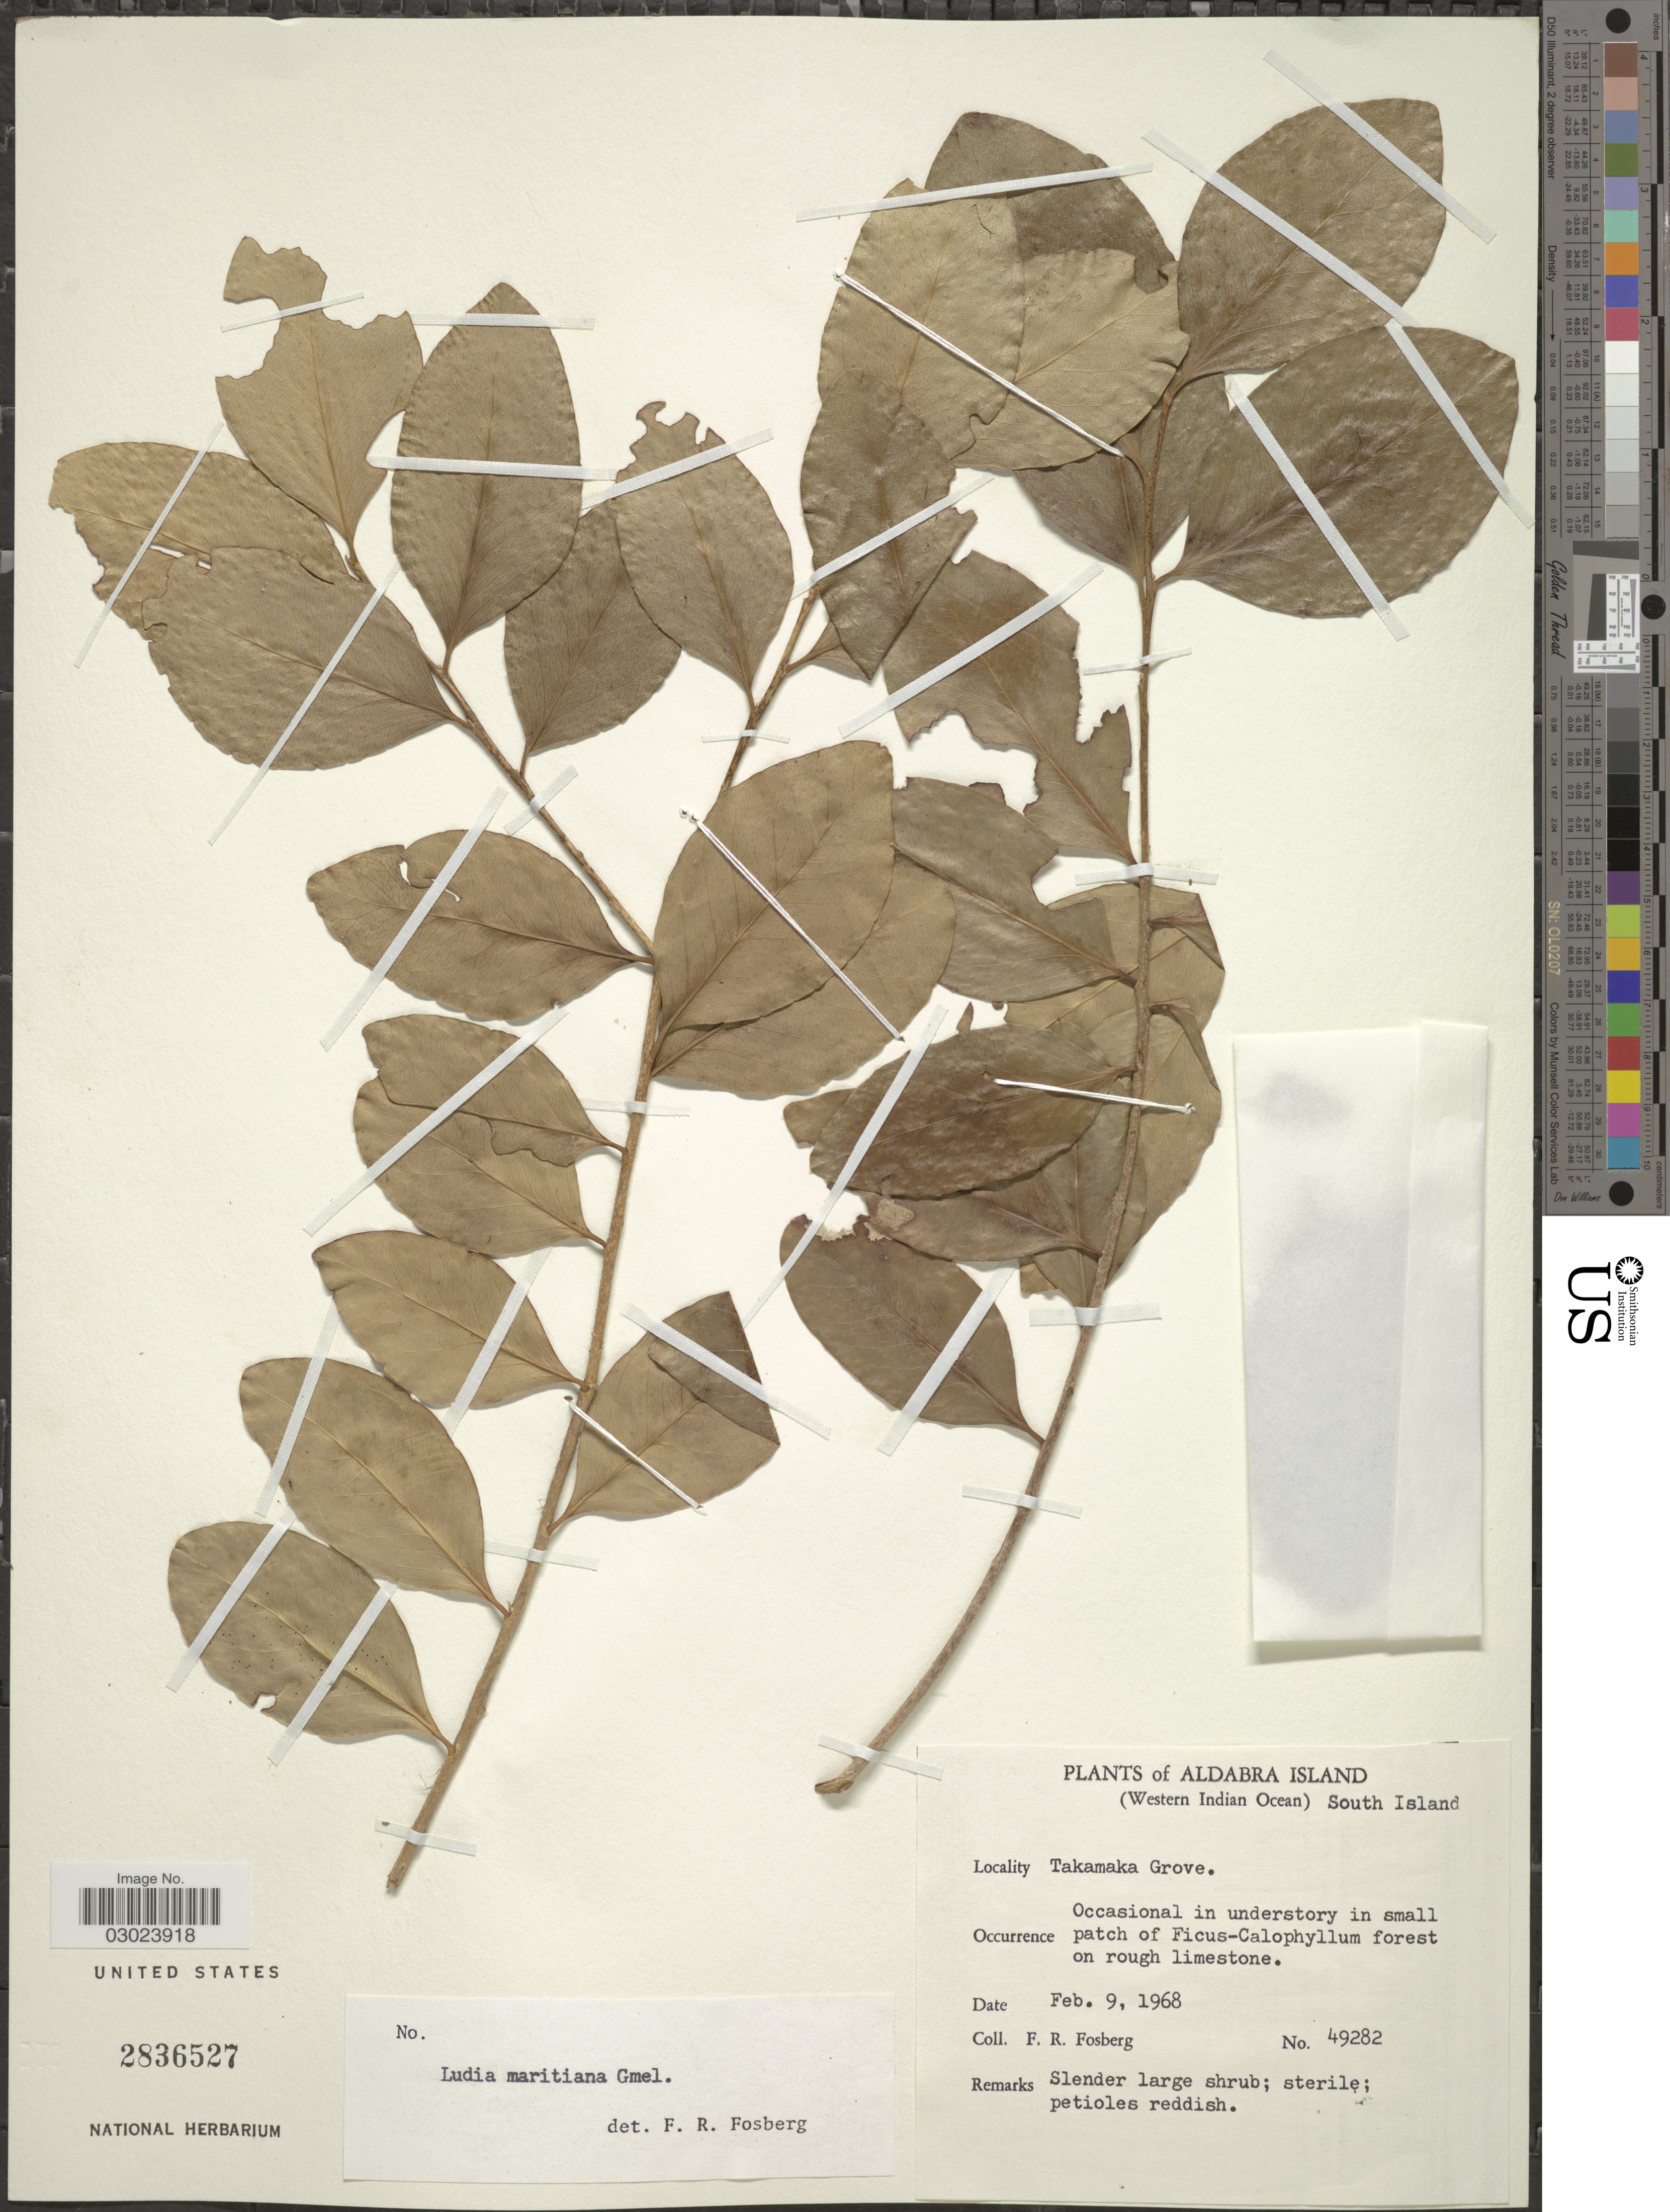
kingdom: Plantae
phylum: Tracheophyta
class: Magnoliopsida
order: Malpighiales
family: Salicaceae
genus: Ludia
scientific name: Ludia sessiliflora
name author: Lam.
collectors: F. R. Fosberg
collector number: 49282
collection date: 1968-02-09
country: Seychelles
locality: Aldabra Island (Western Indian Ocean) South Island. Takamaka Grove.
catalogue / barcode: US 2836527